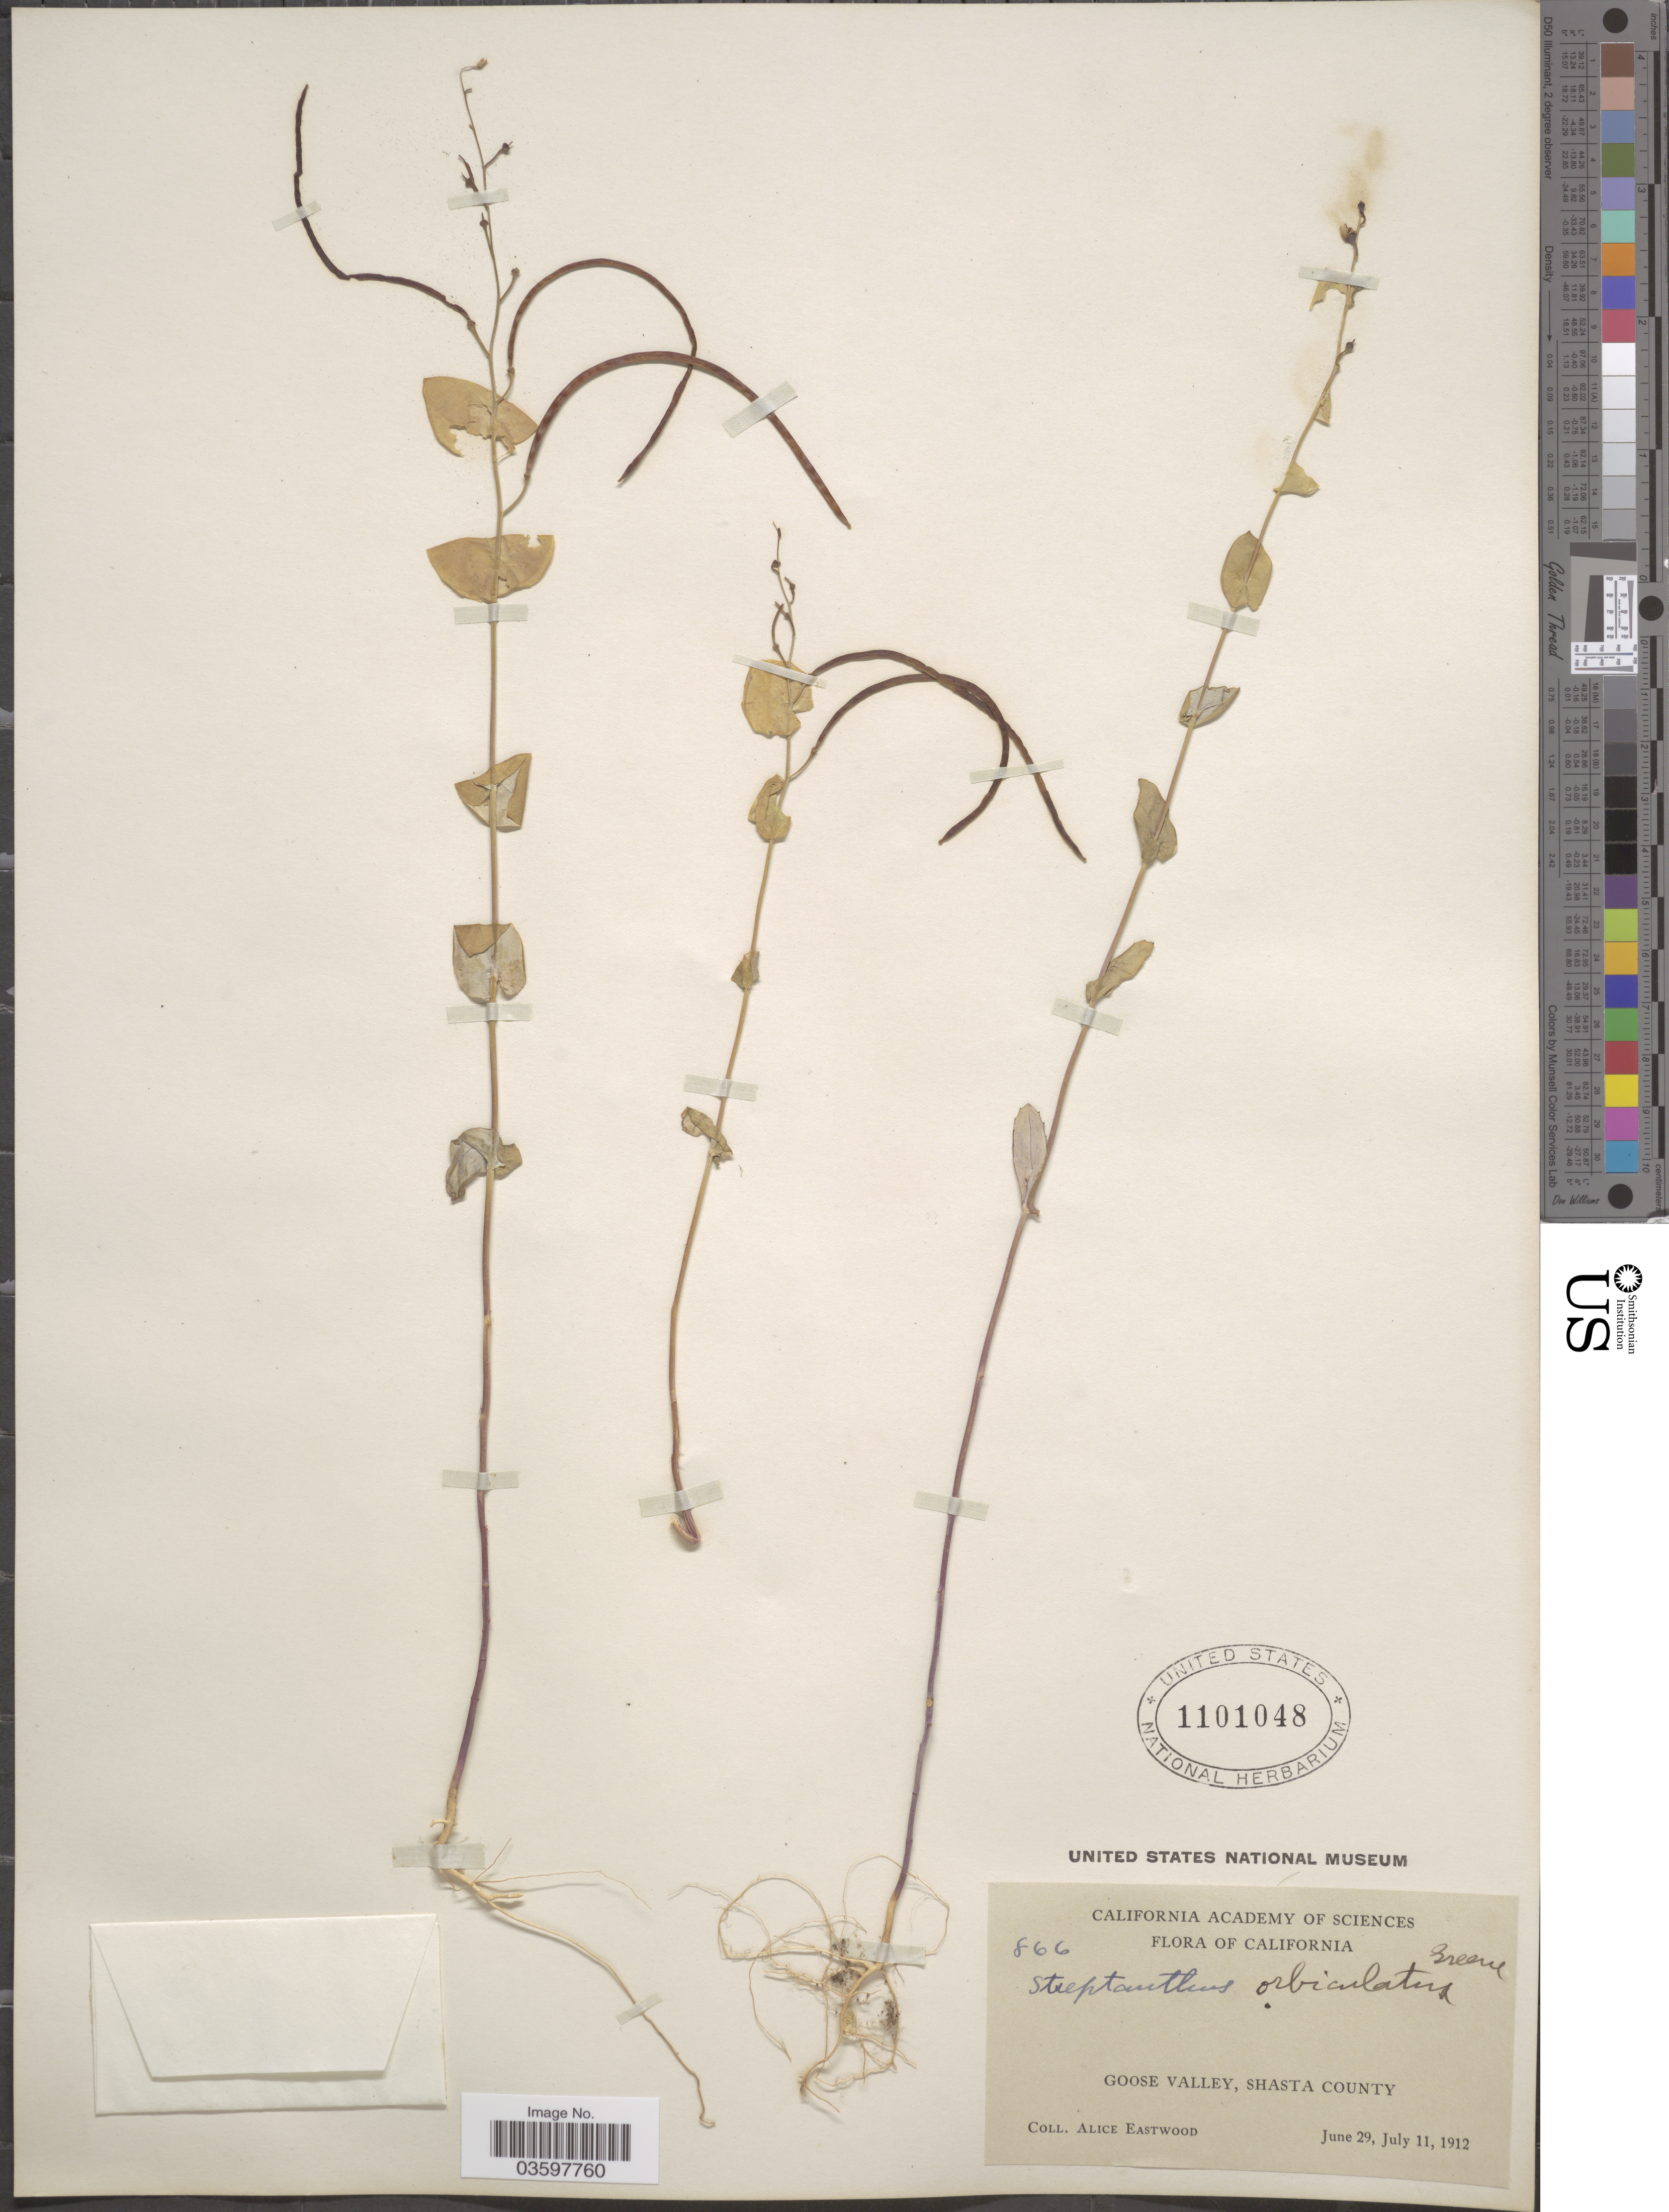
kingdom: Plantae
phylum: Tracheophyta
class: Magnoliopsida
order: Brassicales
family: Brassicaceae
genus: Streptanthus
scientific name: Streptanthus tortuosus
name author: Kellogg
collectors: A. Eastwood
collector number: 866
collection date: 1912-06-29/1912-07-11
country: United States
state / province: California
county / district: Shasta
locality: Goose Valley, Shasta County.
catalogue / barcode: US 1101048